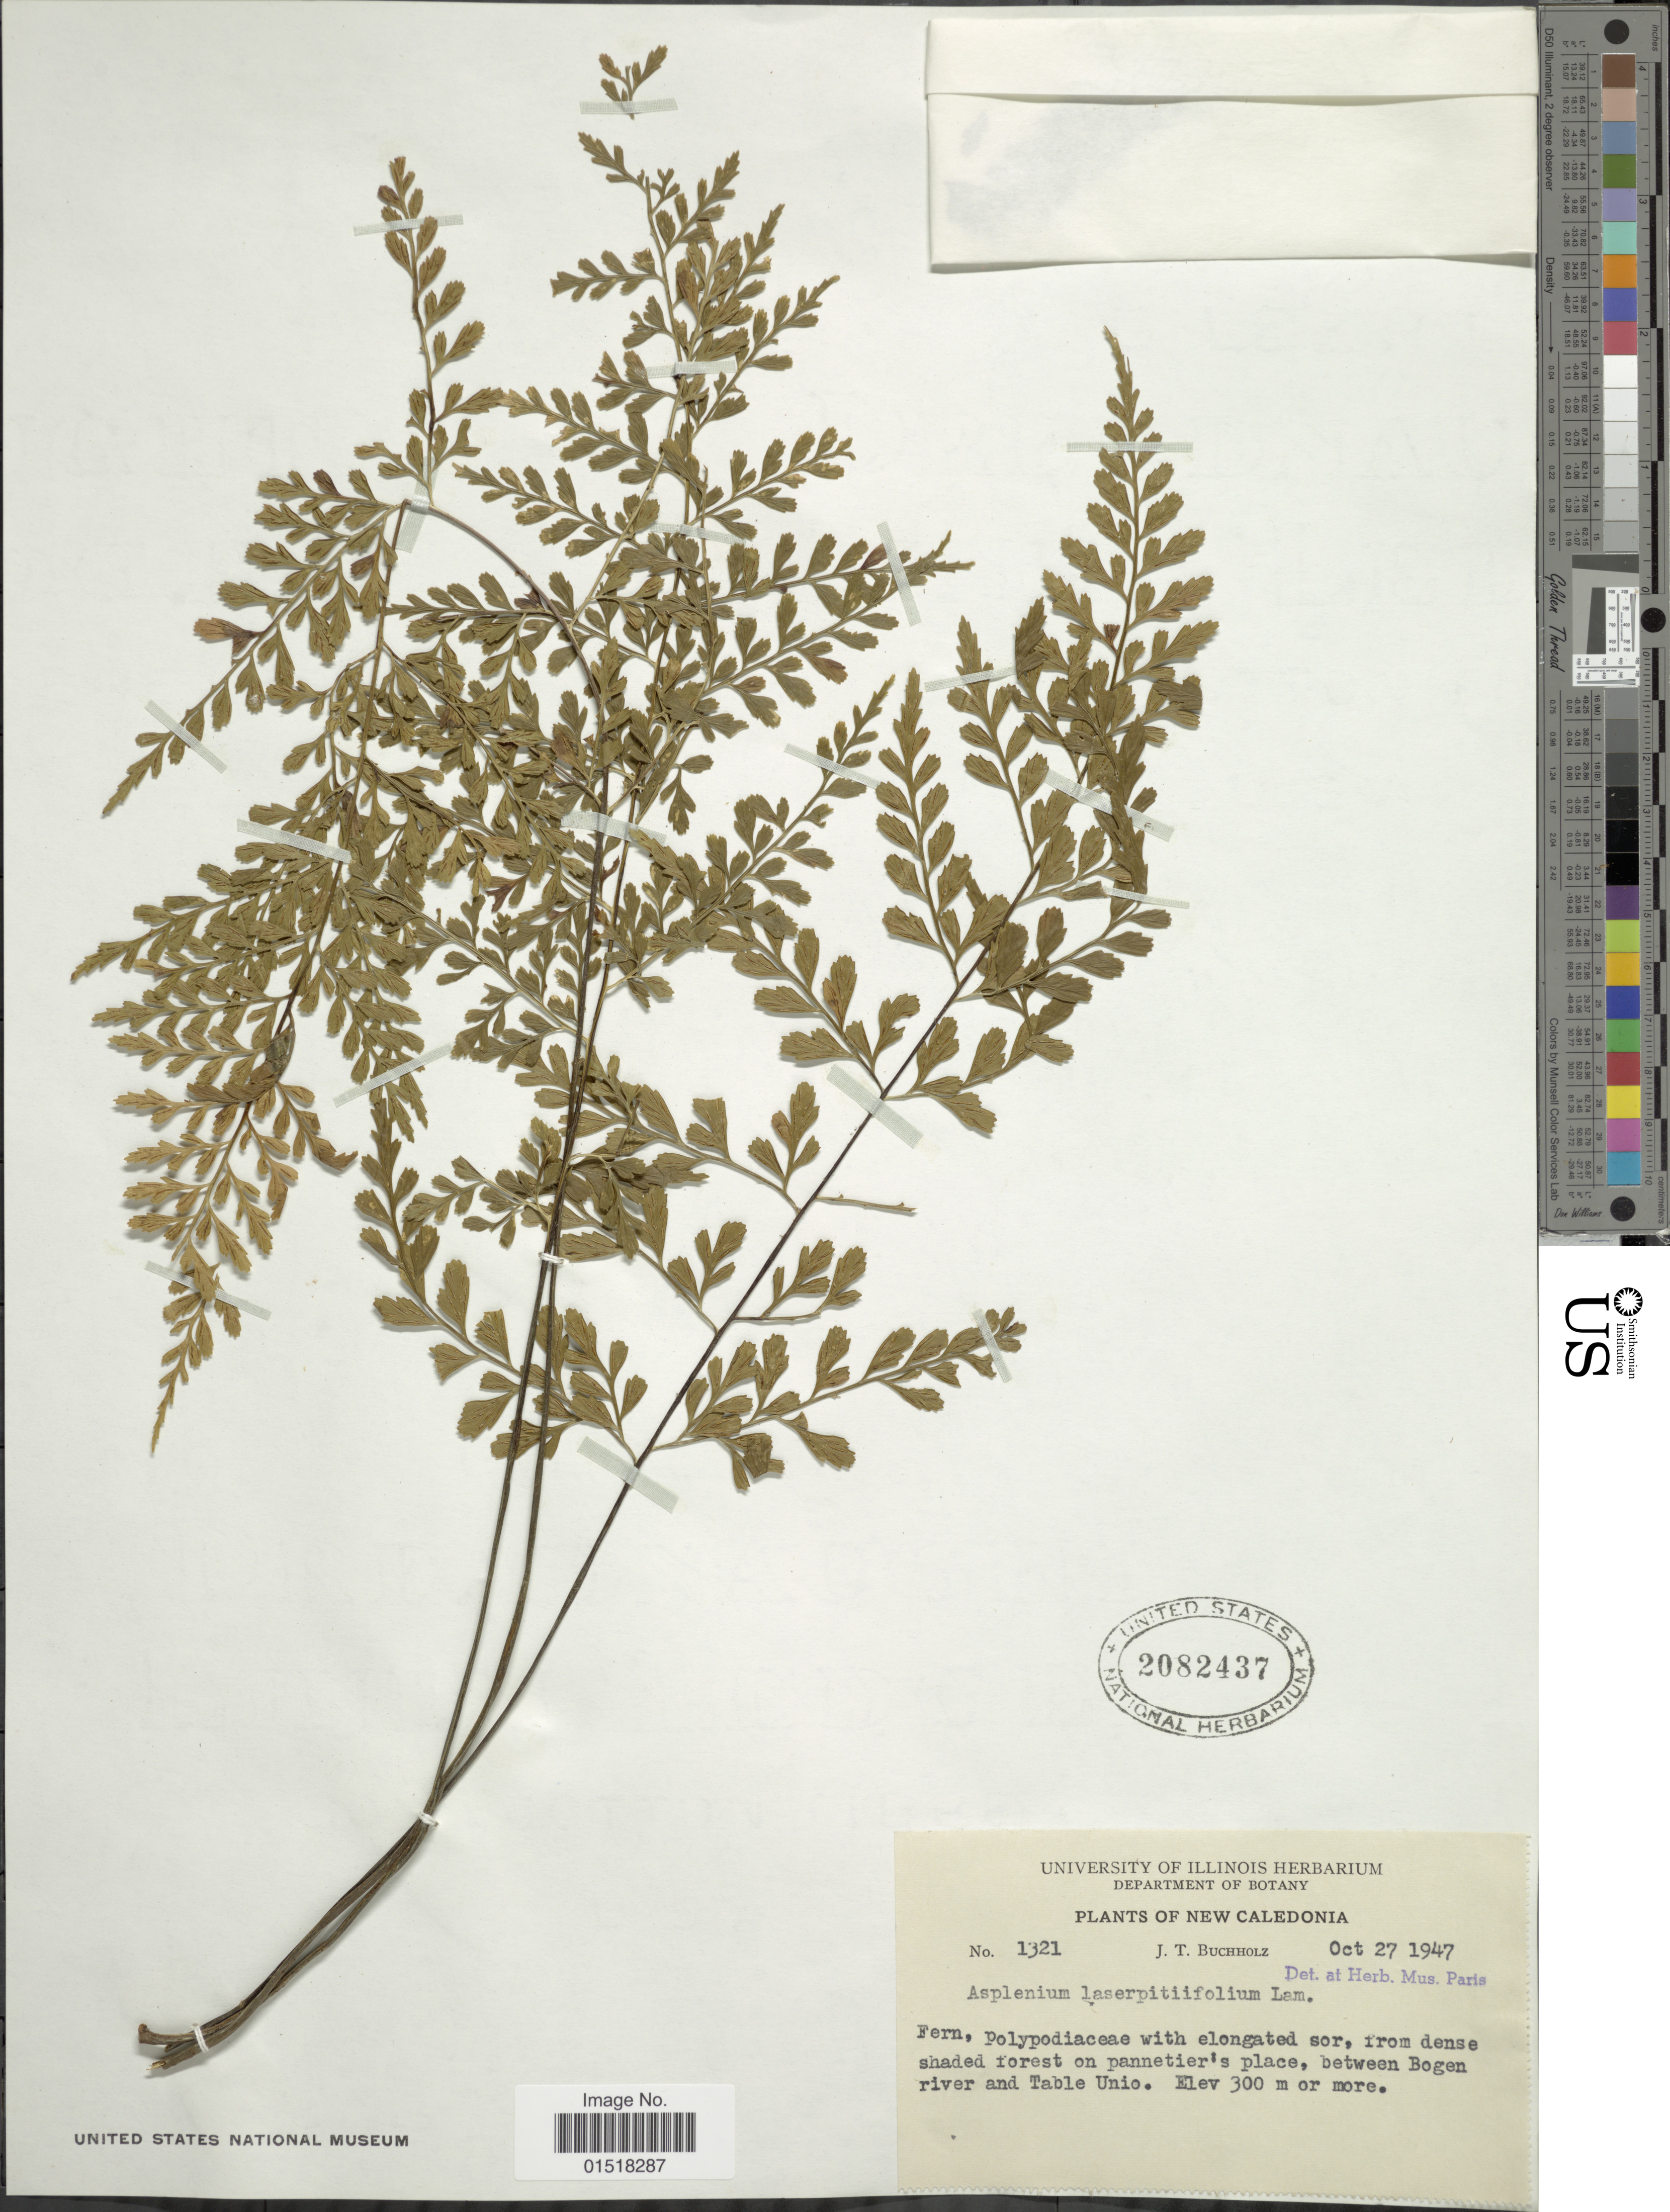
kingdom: Plantae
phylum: Tracheophyta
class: Polypodiopsida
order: Polypodiales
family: Aspleniaceae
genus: Asplenium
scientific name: Asplenium robustum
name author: Blume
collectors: J. T. Buchholz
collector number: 1321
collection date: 1947-10-27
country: New Caledonia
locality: Forest on pannetier's place, between Bogen river and Table Unio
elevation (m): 300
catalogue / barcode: US 2082437